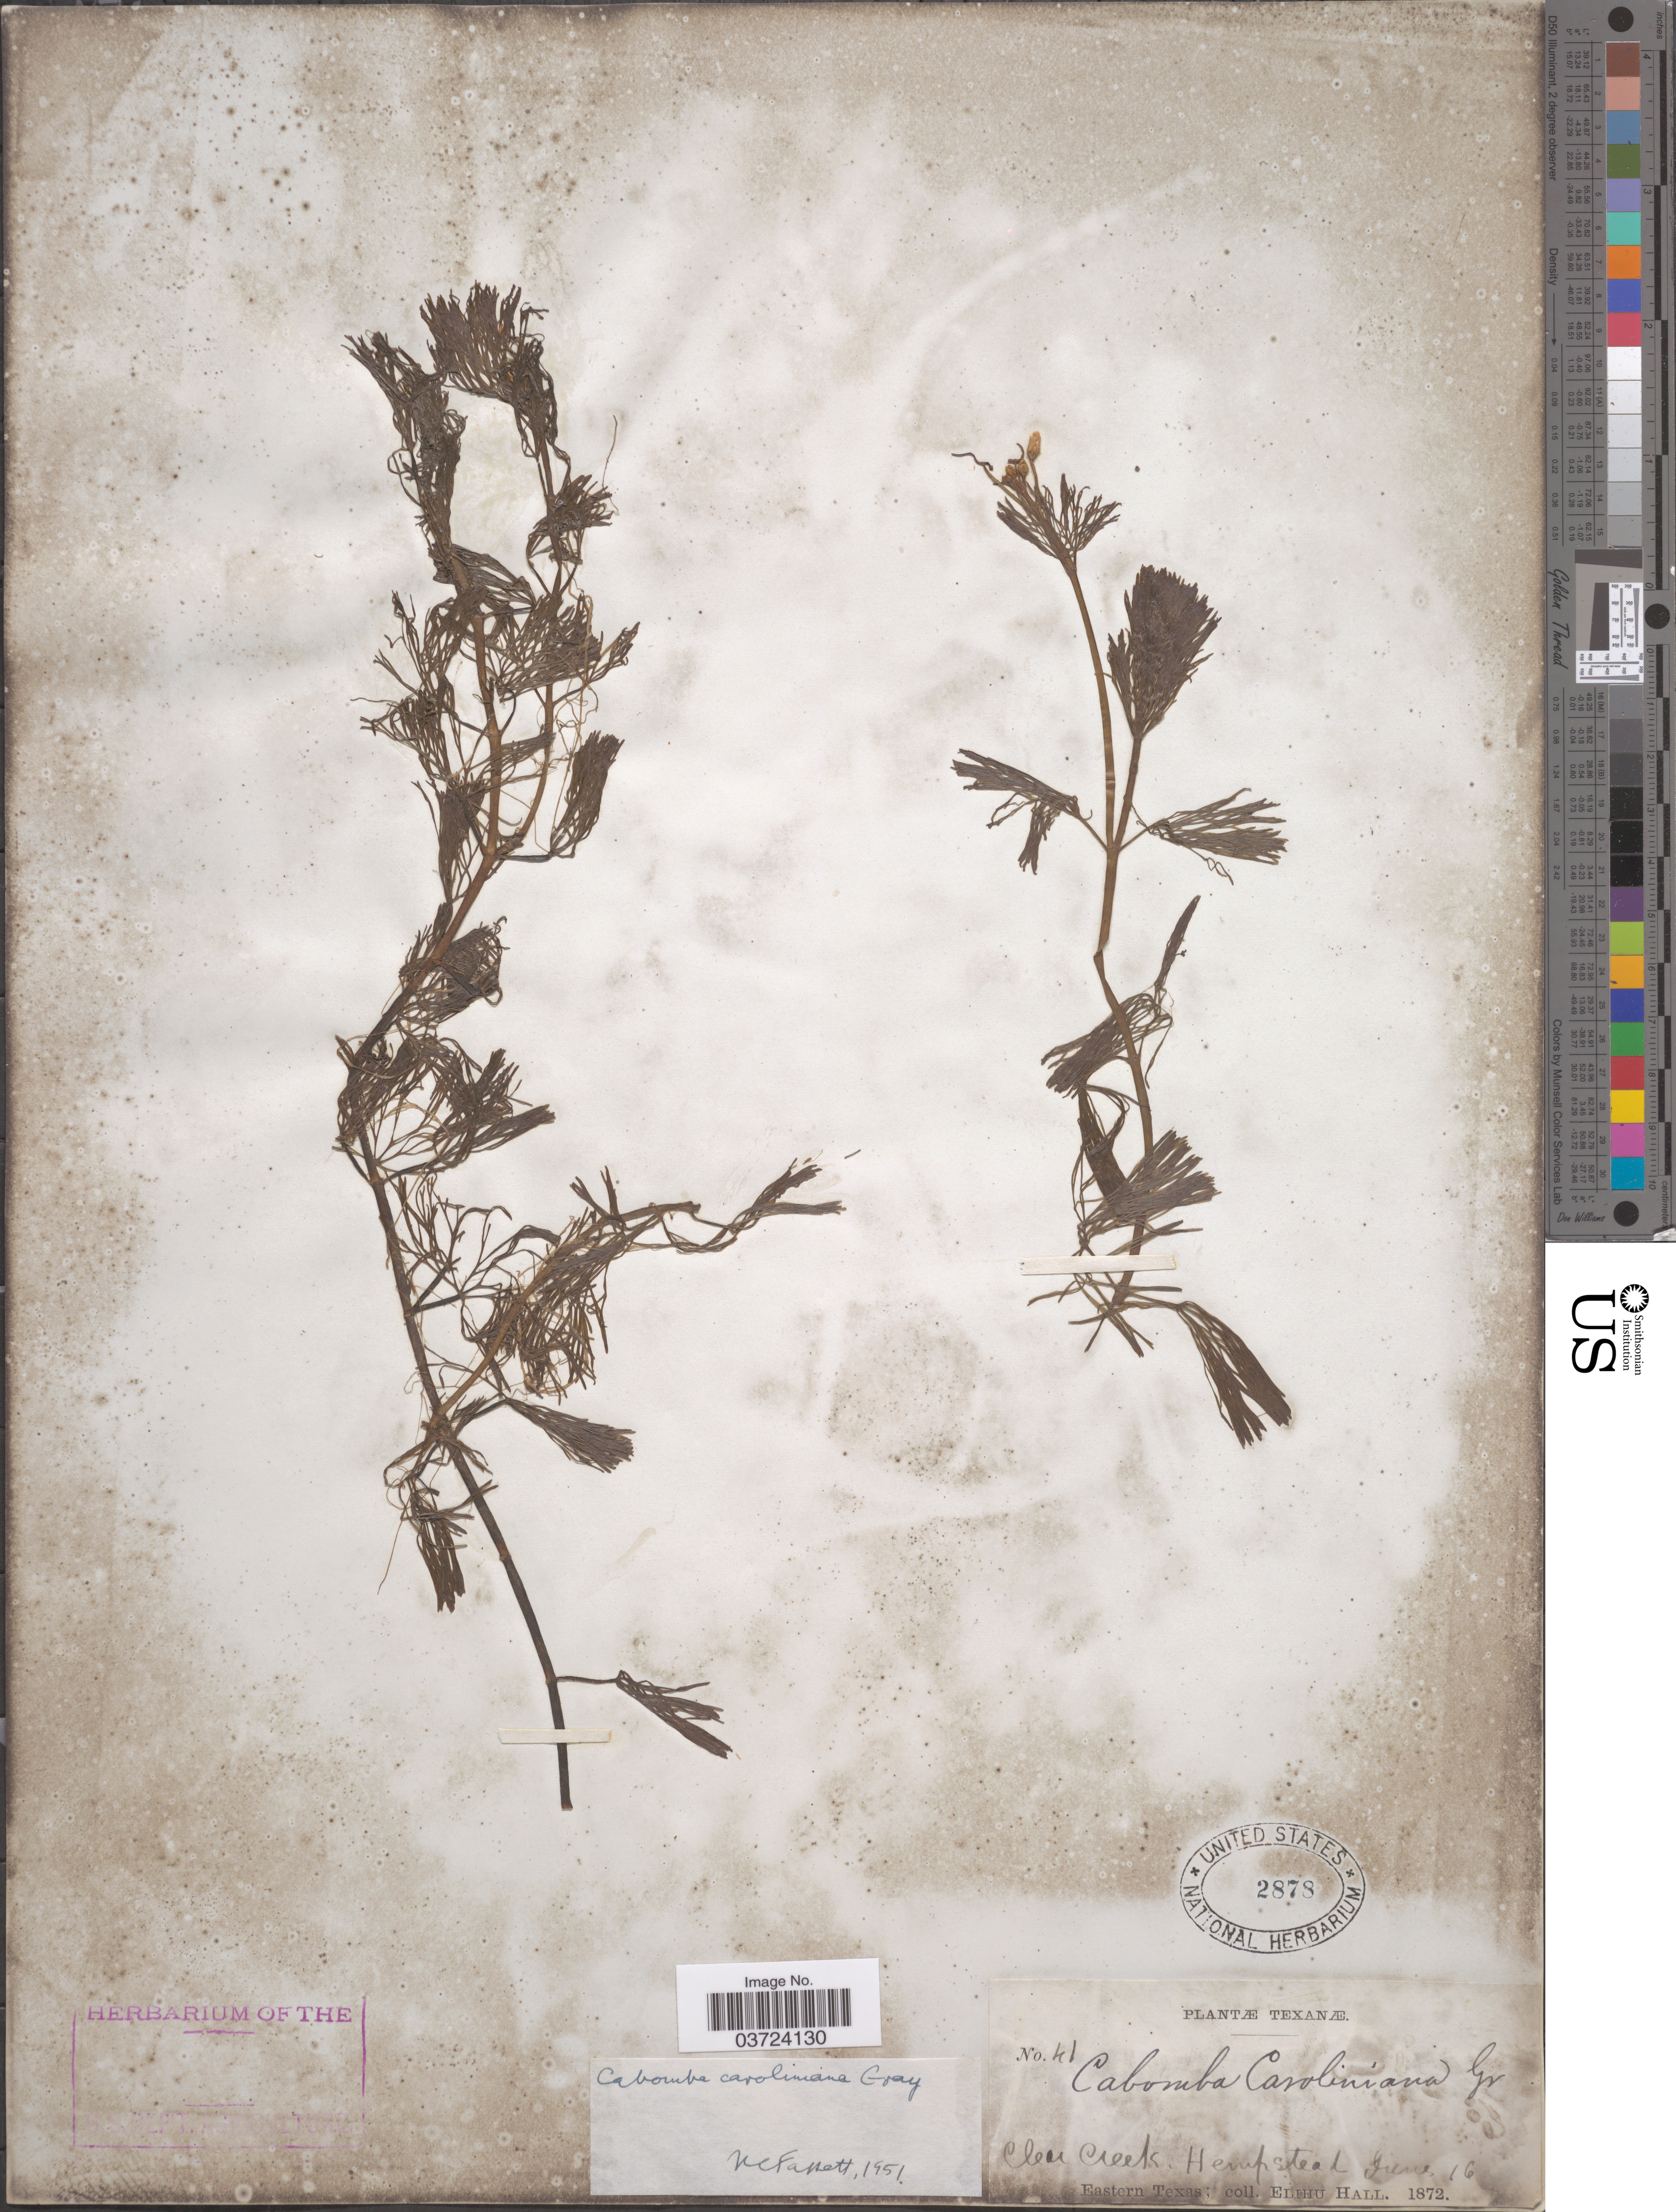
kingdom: Plantae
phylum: Tracheophyta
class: Magnoliopsida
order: Nymphaeales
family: Cabombaceae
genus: Cabomba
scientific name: Cabomba caroliniana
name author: A. Gray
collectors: E. Hall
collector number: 41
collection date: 1872-06-16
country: United States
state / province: Texas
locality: Clear Creek. Hempstead. Eastern Texas.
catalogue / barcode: US 2878